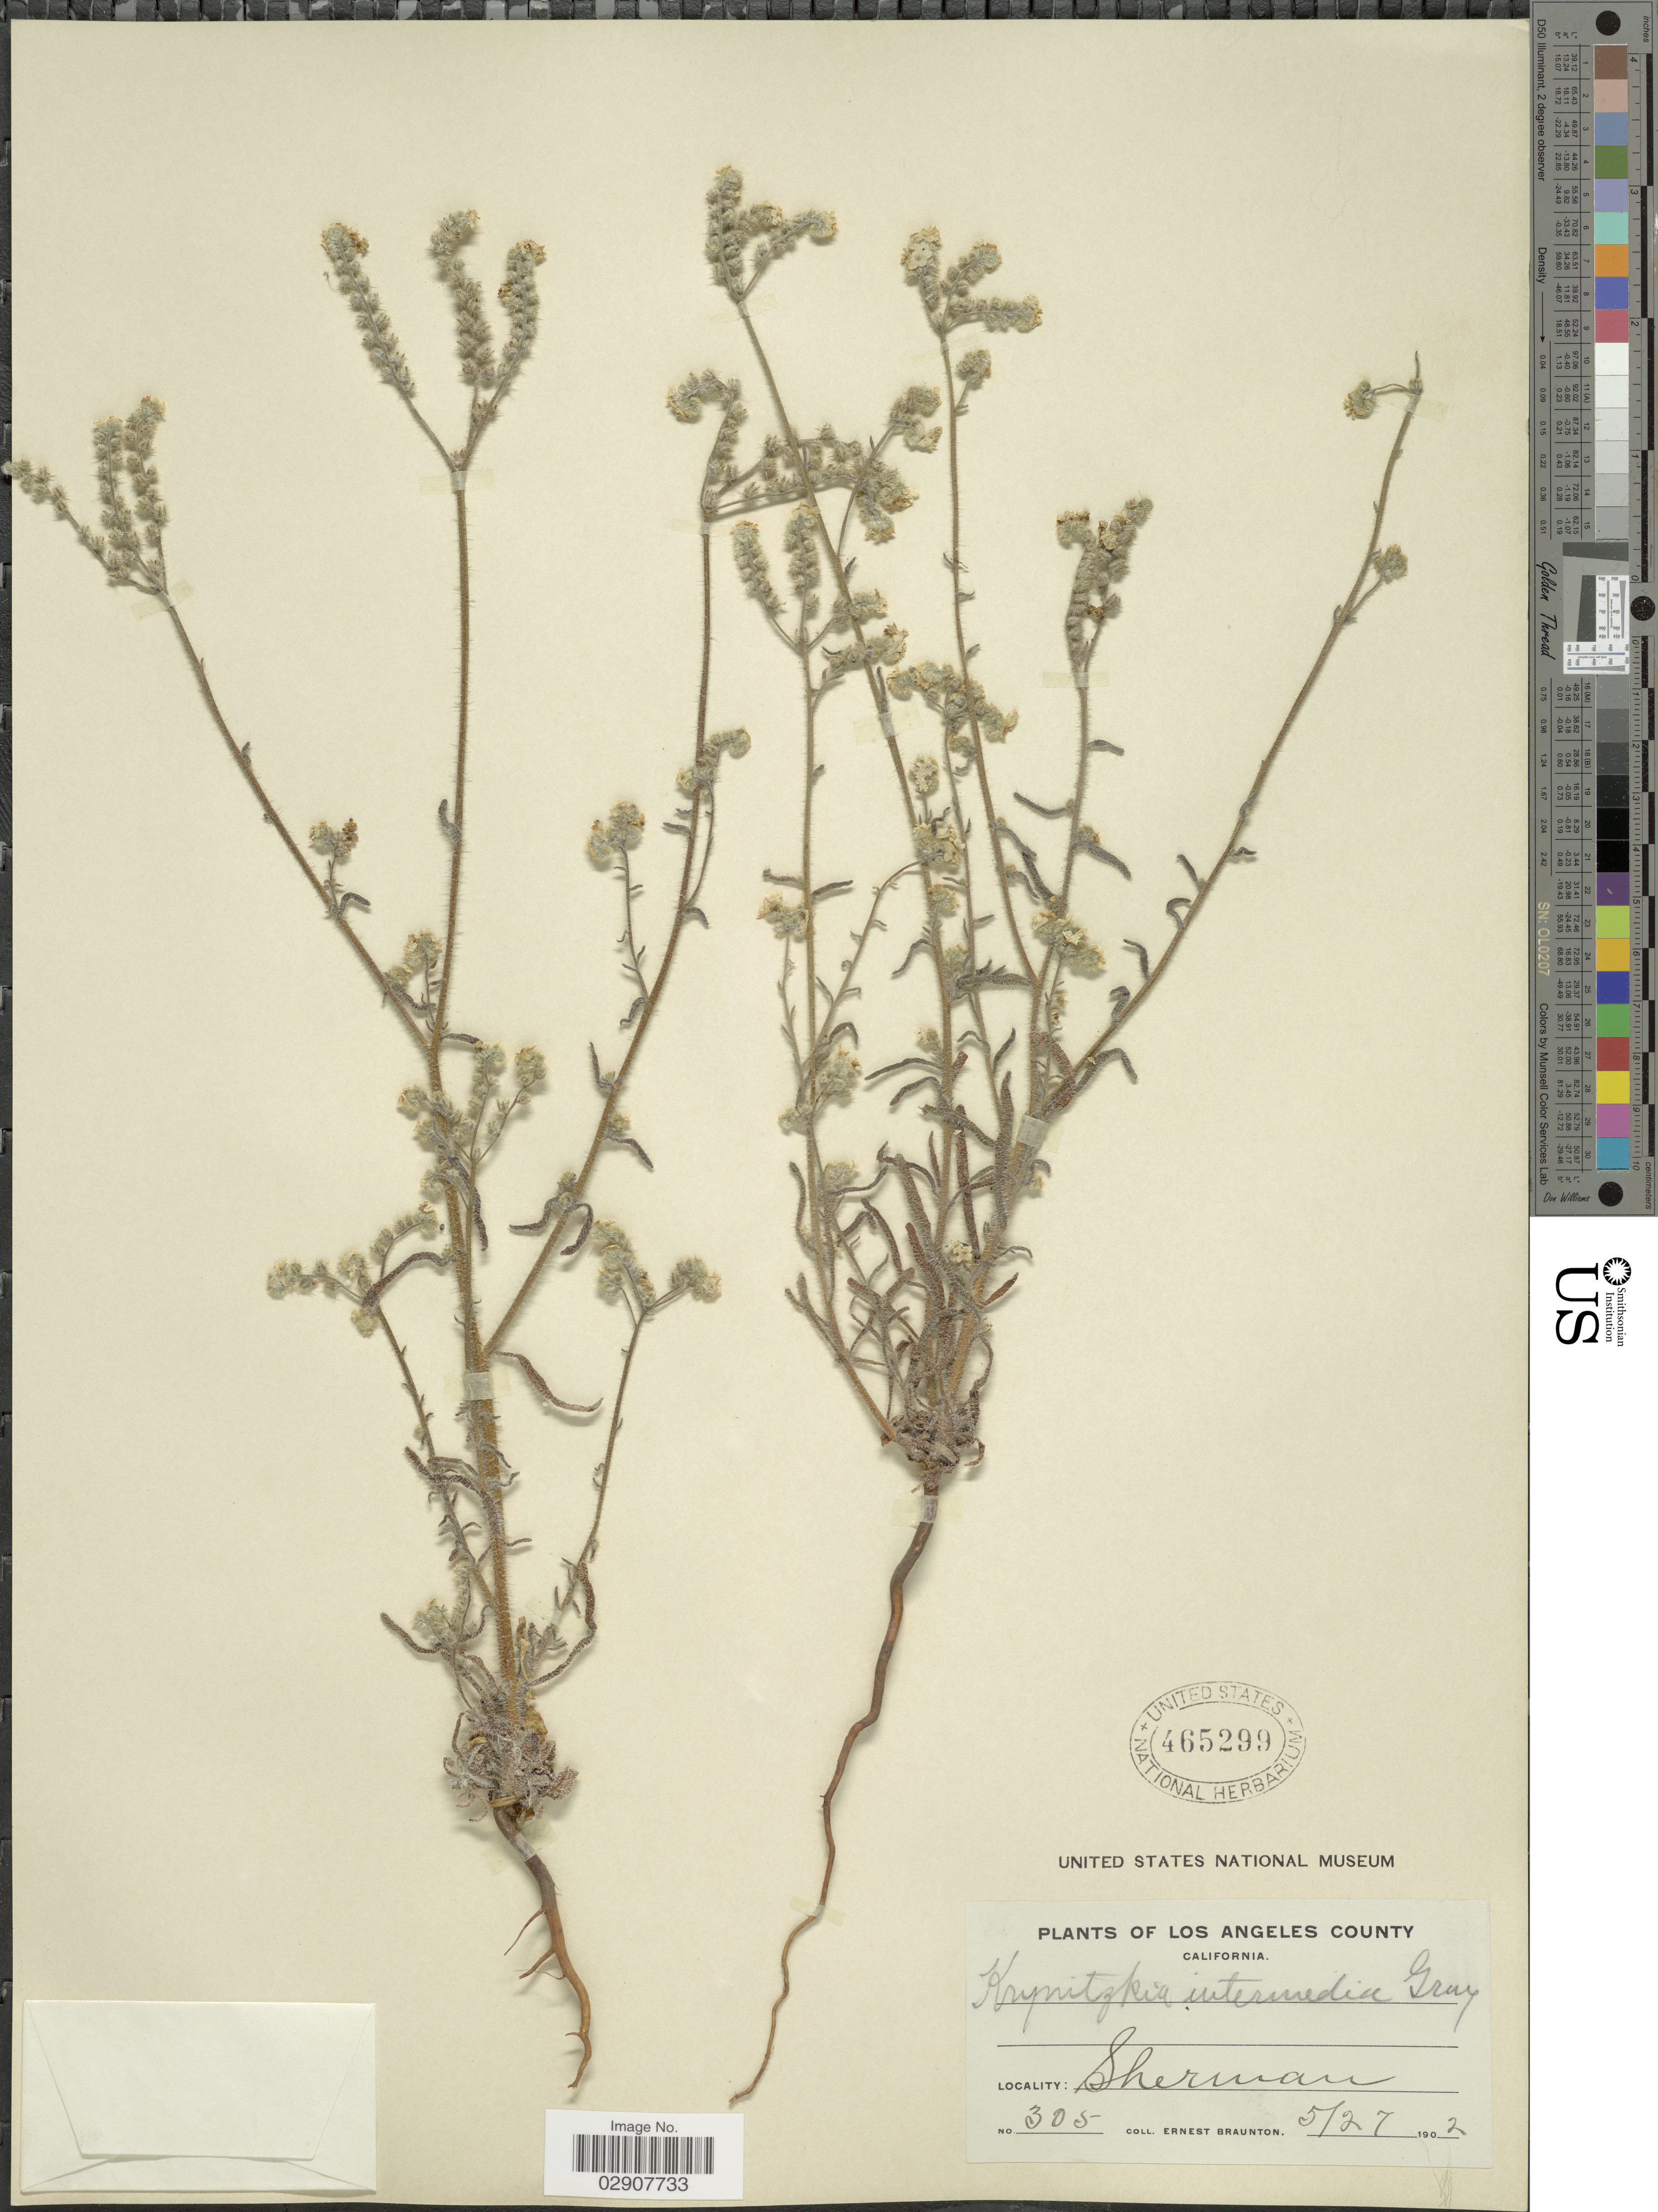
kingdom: Plantae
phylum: Tracheophyta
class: Magnoliopsida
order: Boraginales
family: Boraginaceae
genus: Cryptantha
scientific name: Cryptantha intermedia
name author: (A. Gray) Greene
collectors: E. Braunton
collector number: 305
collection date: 1902-05-27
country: United States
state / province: California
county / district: Los Angeles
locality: Los Angeles County, Sherman.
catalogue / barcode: US 465299